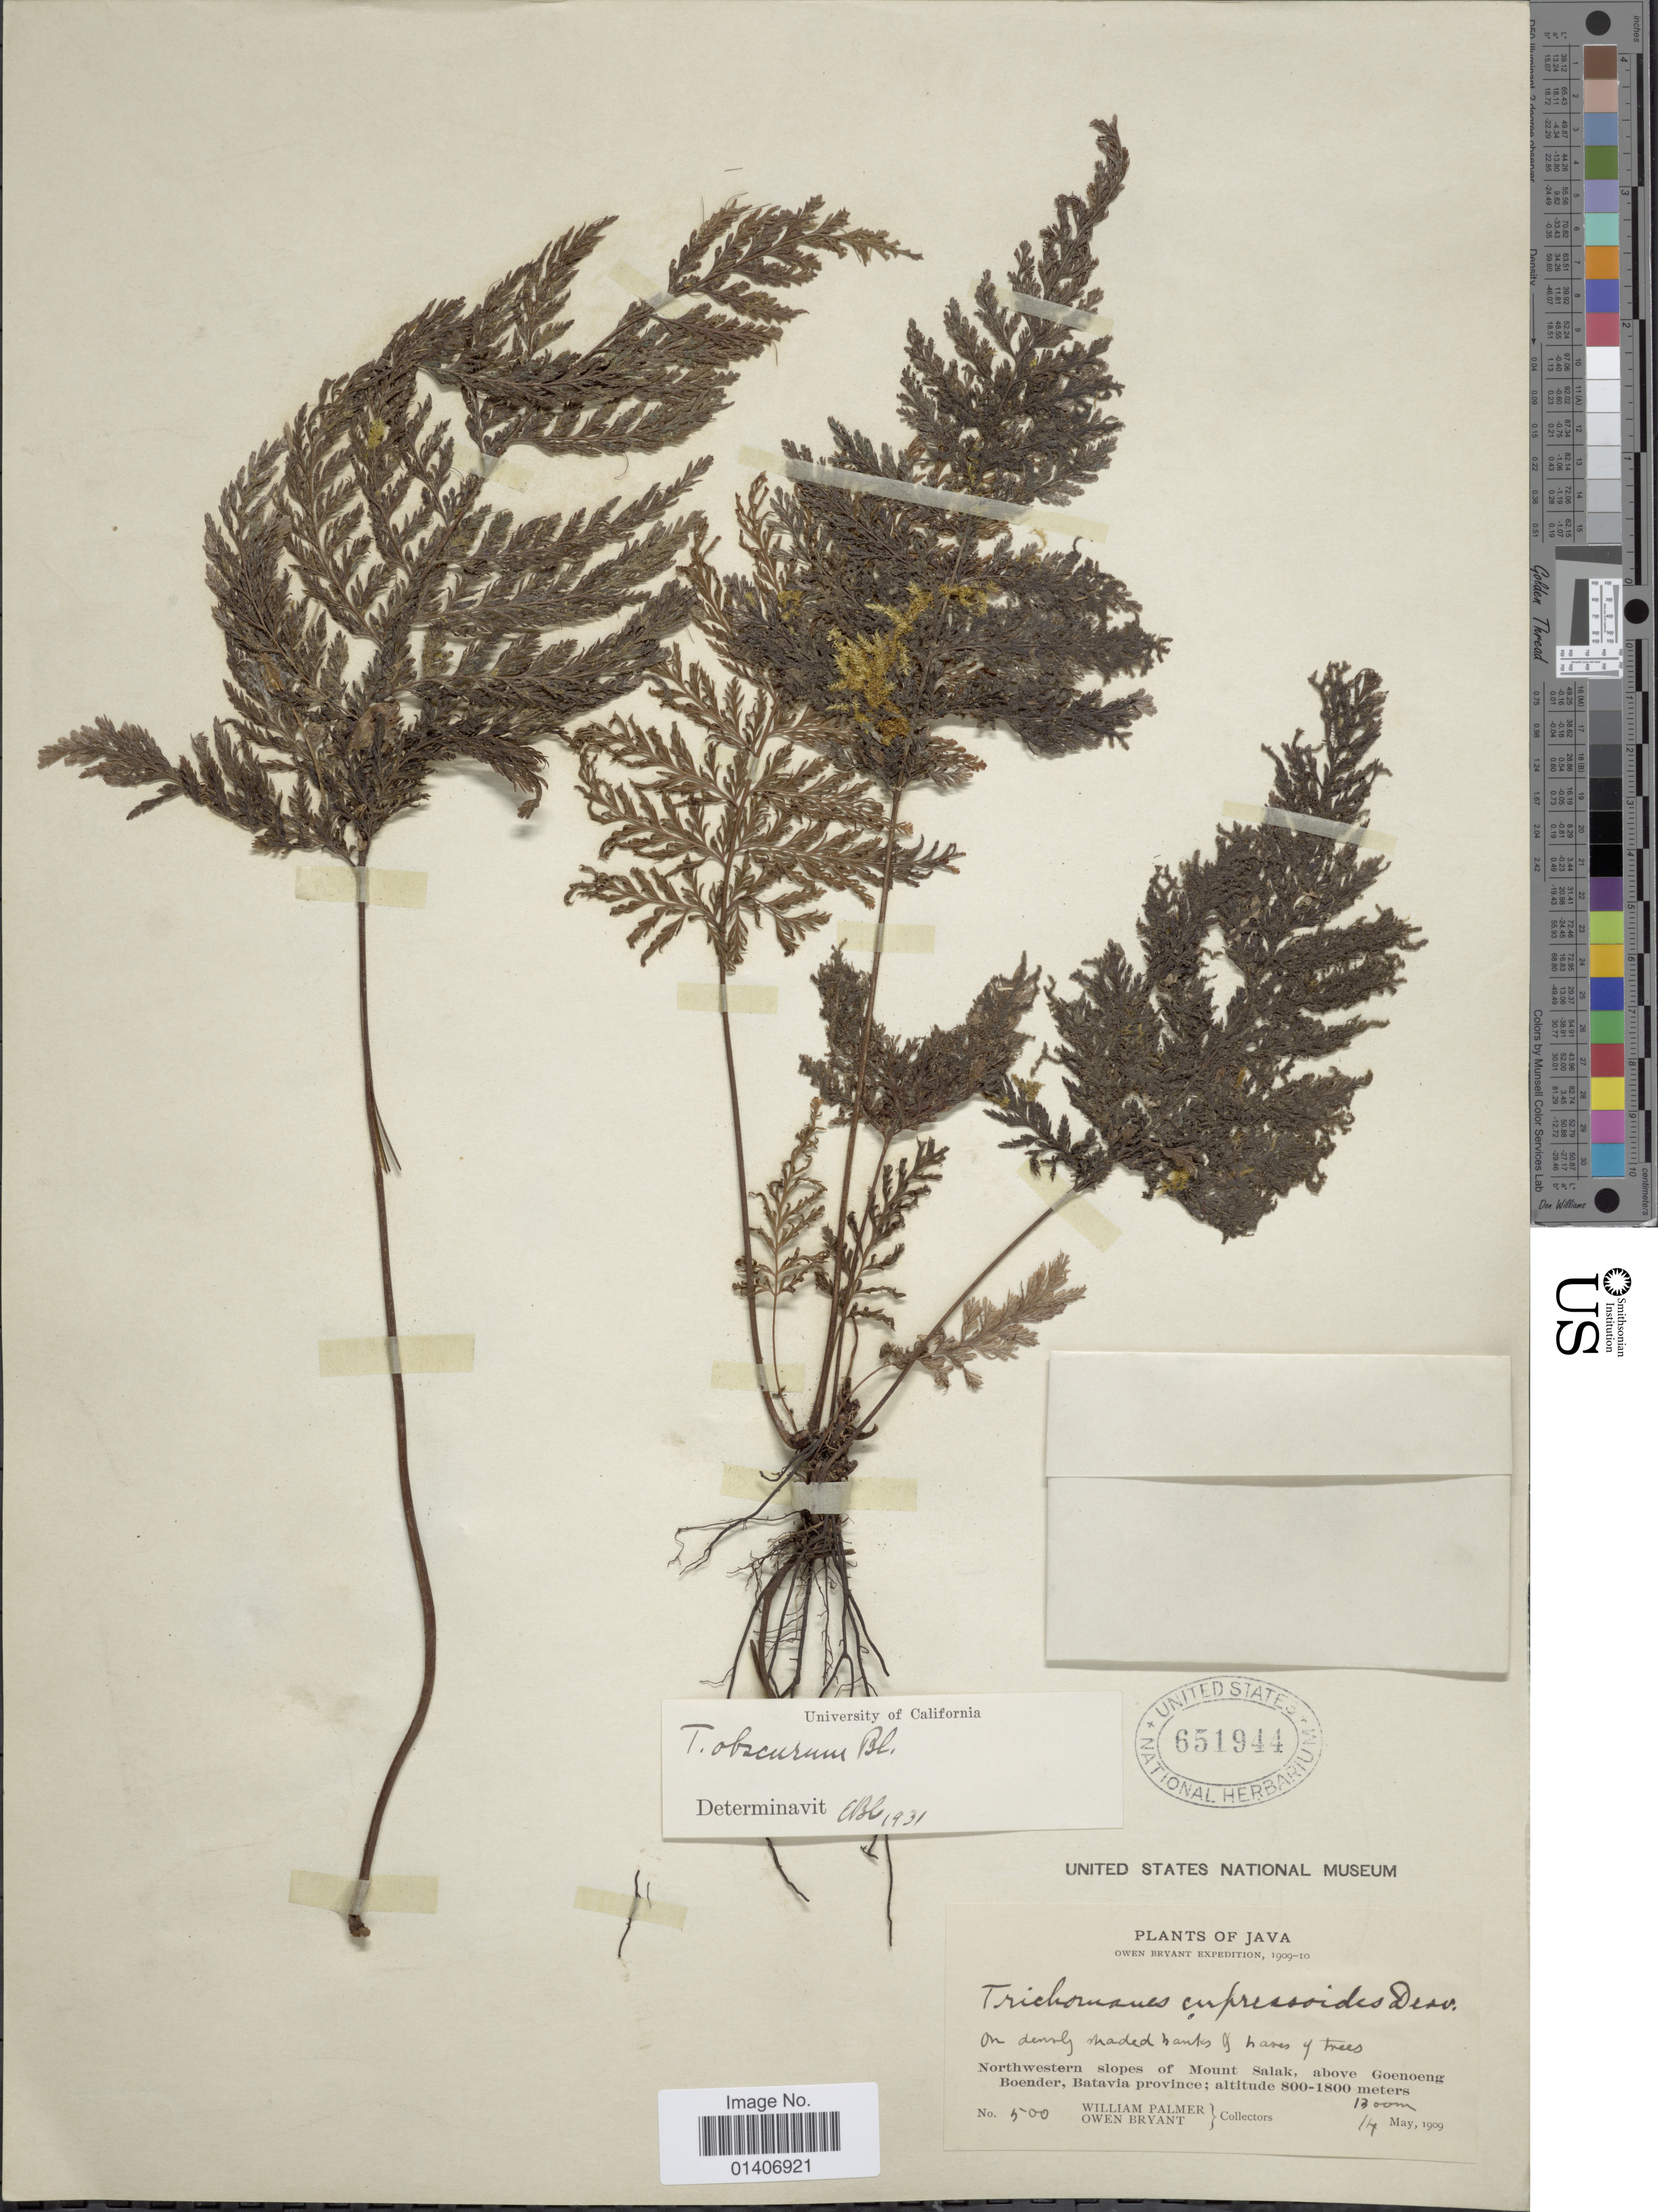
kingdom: Plantae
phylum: Tracheophyta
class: Polypodiopsida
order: Hymenophyllales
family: Hymenophyllaceae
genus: Abrodictyum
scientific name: Abrodictyum obscurum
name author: (Blume) Ebihara & K. Iwats.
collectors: W. Palmer & O. Bryant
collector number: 500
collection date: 1909-05-14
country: Indonesia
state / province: Java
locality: On densly shaded banks of [illegible text] Northwestern slopes of Mount Salak, above Goenoeng Boender, Batavia province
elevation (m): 1300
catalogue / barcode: US 651944